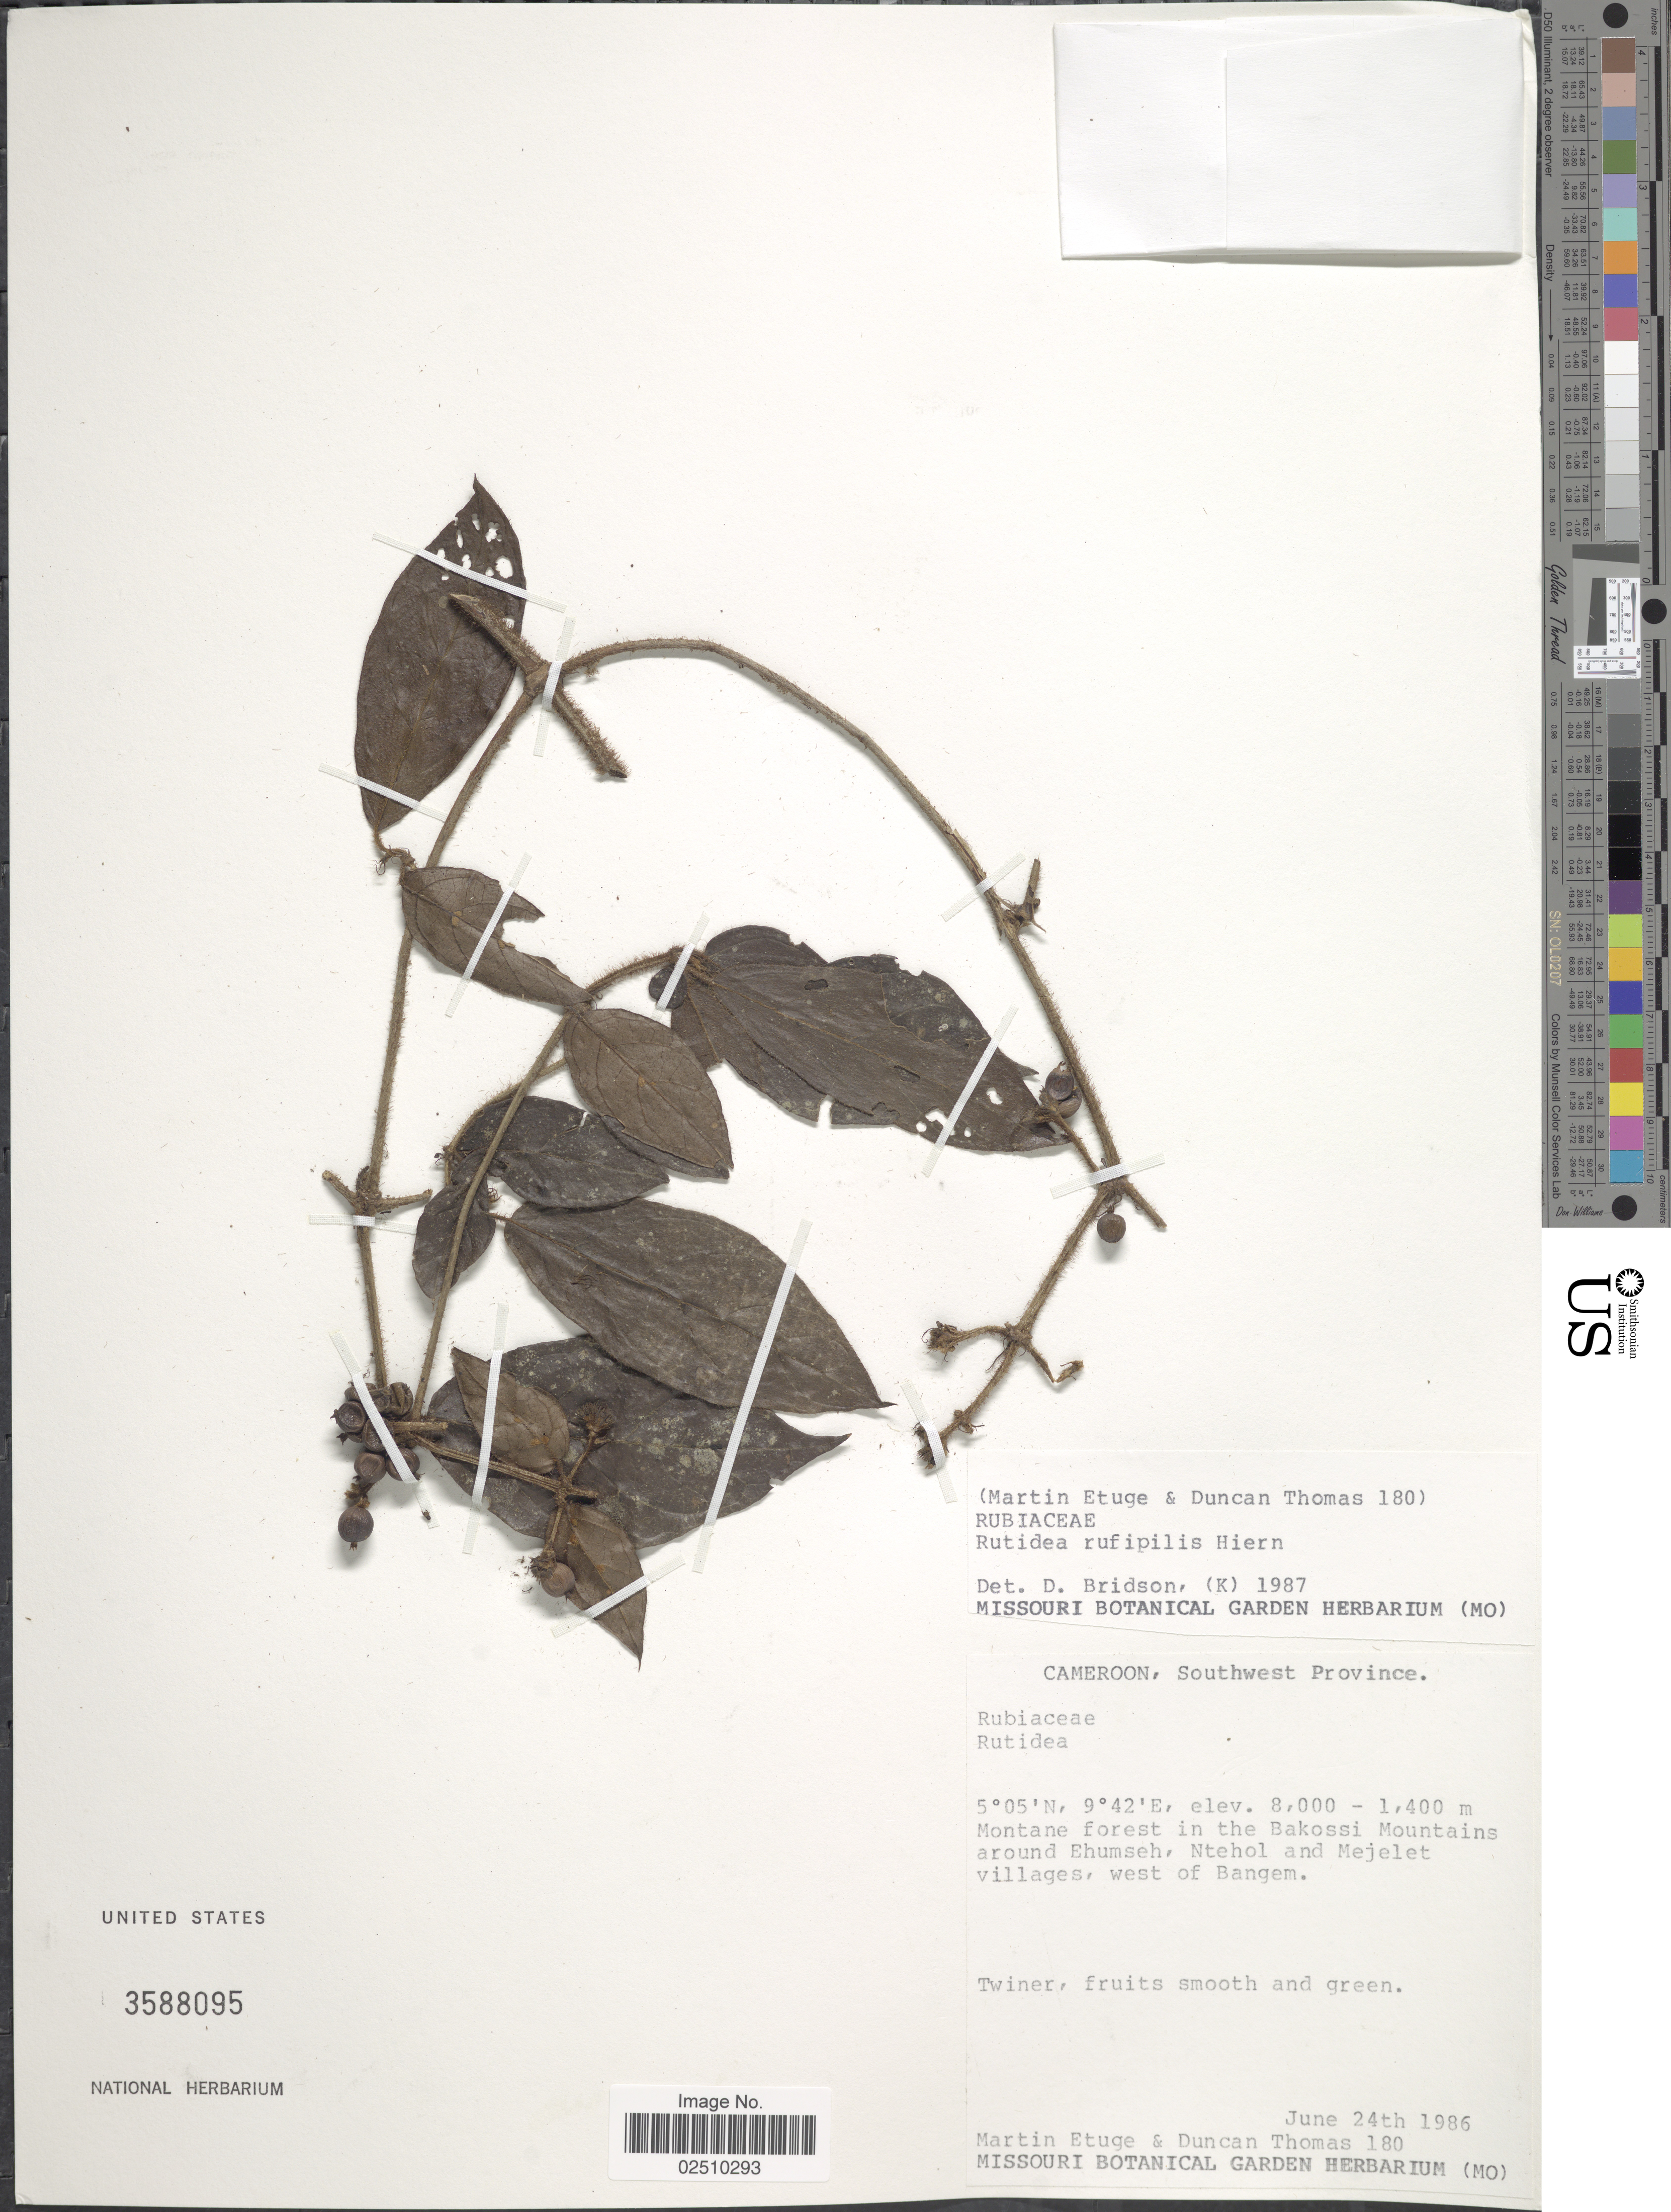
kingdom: Plantae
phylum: Tracheophyta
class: Magnoliopsida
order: Gentianales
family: Rubiaceae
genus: Rutidea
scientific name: Rutidea rufipilis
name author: Hiern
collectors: M. Etuge & D. W. Thomas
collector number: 180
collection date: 1986-06-24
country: Cameroon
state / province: Sud-Ouest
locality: Southwest Province. Montane forest in the Bakossi Mountains around Ehumseh, Ntehol and Mejelet villages, west of Bangem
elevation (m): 1400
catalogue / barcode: US 3588095